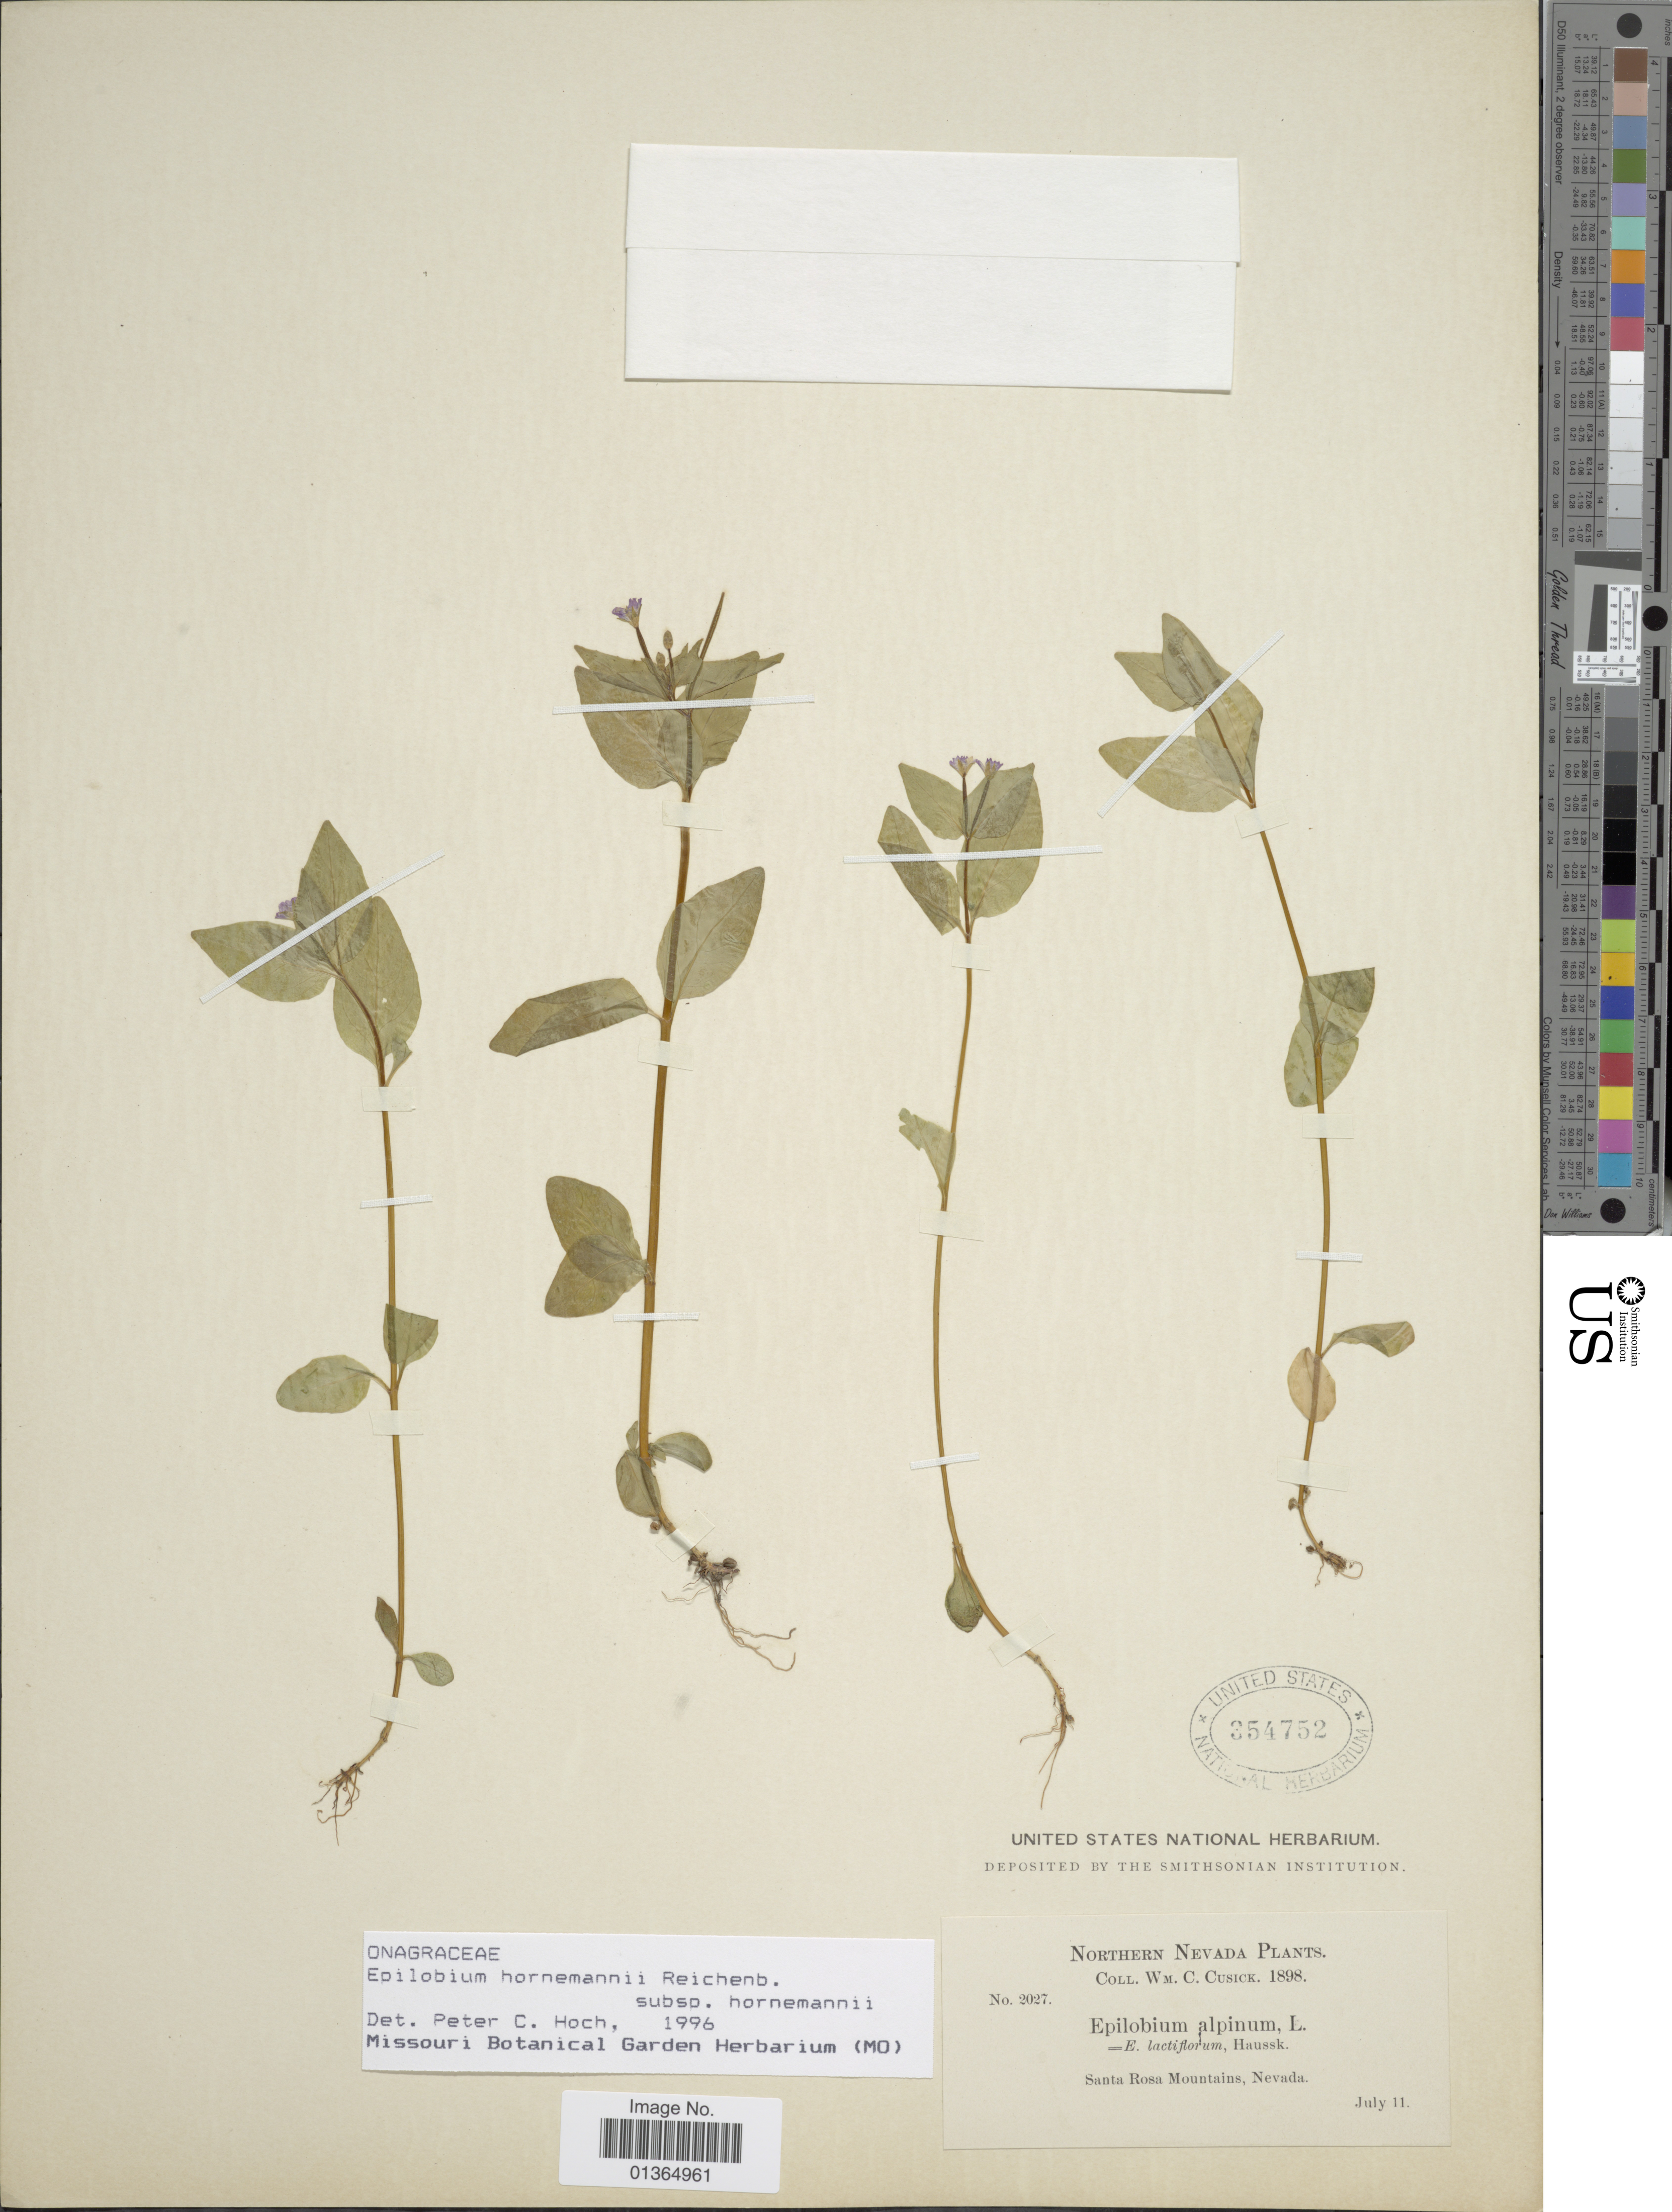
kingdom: Plantae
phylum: Tracheophyta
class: Magnoliopsida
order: Myrtales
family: Onagraceae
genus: Epilobium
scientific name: Epilobium hornemannii subsp. hornemannii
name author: Rchb.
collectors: W. C. Cusick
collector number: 2027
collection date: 1898-07-11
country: United States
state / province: Nevada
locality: Northern Nevada. Santa Rosa Mountains.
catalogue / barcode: US 354752